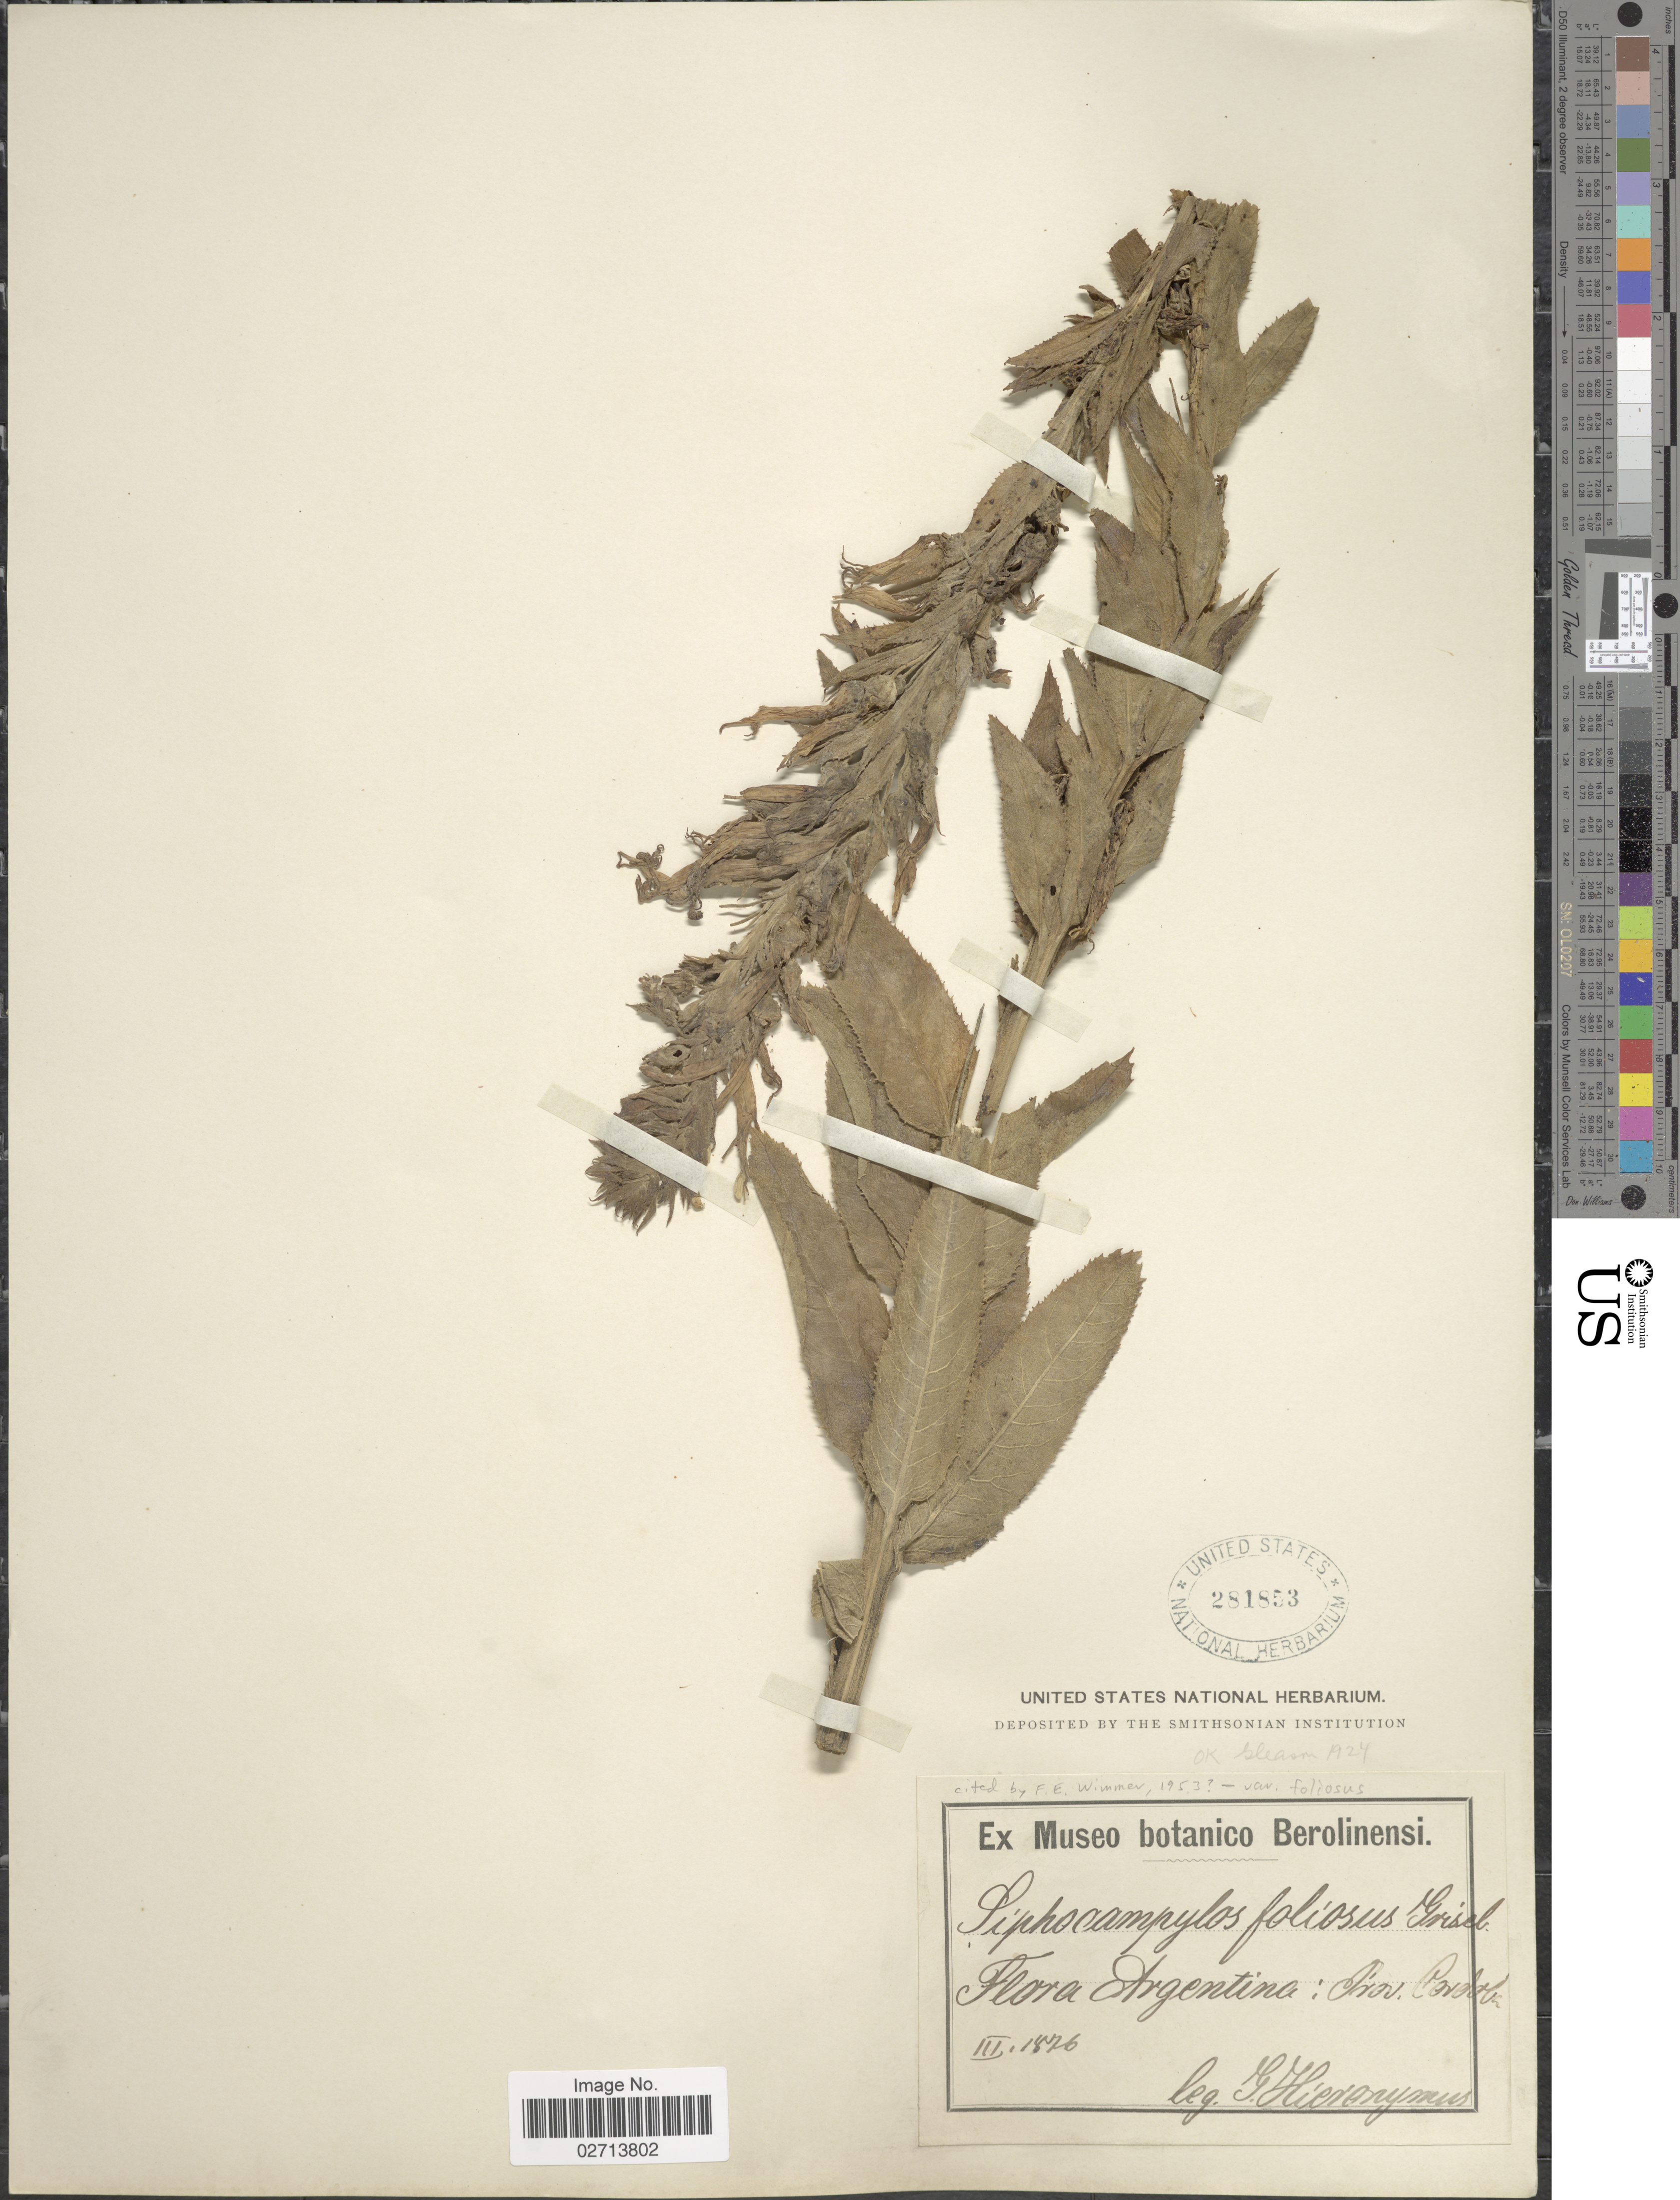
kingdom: Plantae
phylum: Tracheophyta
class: Magnoliopsida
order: Asterales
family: Campanulaceae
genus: Siphocampylus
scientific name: Siphocampylus foliosus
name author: Griseb.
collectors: G. H. Hieronymus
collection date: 1876-03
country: Argentina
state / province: Cordoba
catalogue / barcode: US 281853